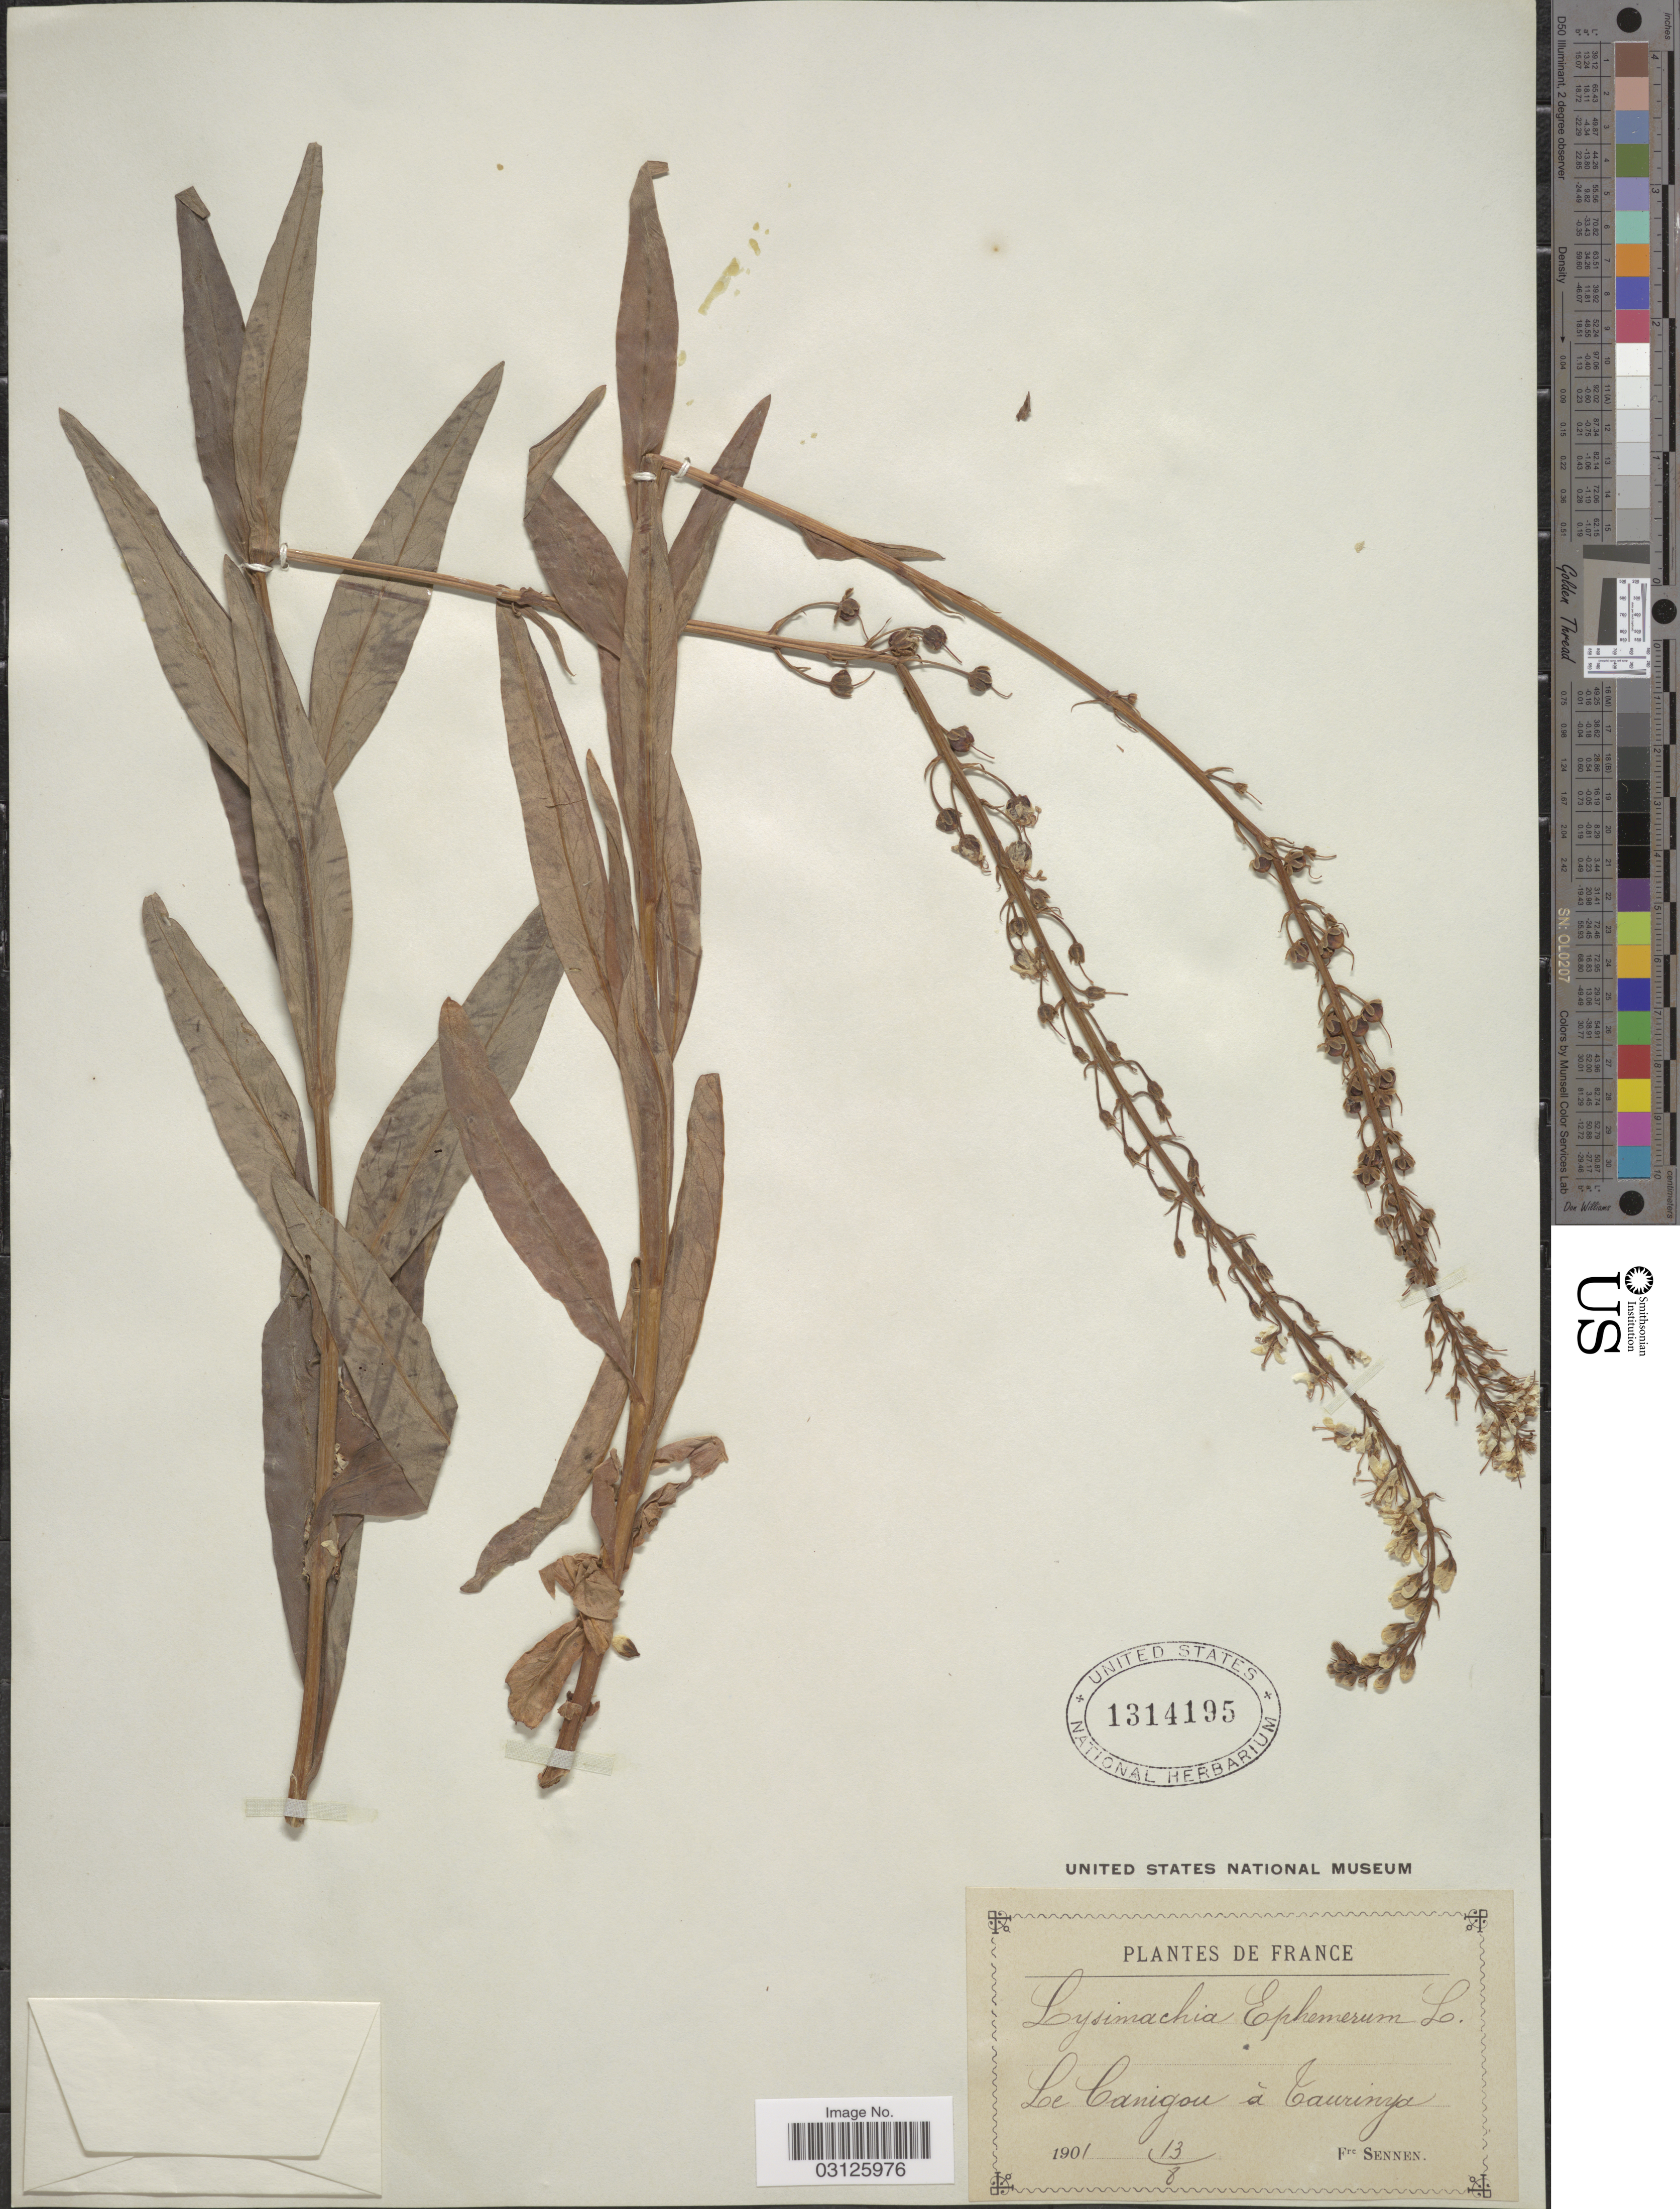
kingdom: Plantae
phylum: Tracheophyta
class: Magnoliopsida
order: Ericales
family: Primulaceae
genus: Lysimachia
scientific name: Lysimachia ephemerum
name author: L.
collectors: E. Sennen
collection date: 1901-08-13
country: France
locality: Le Canigou à Taurinya.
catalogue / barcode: US 1314195